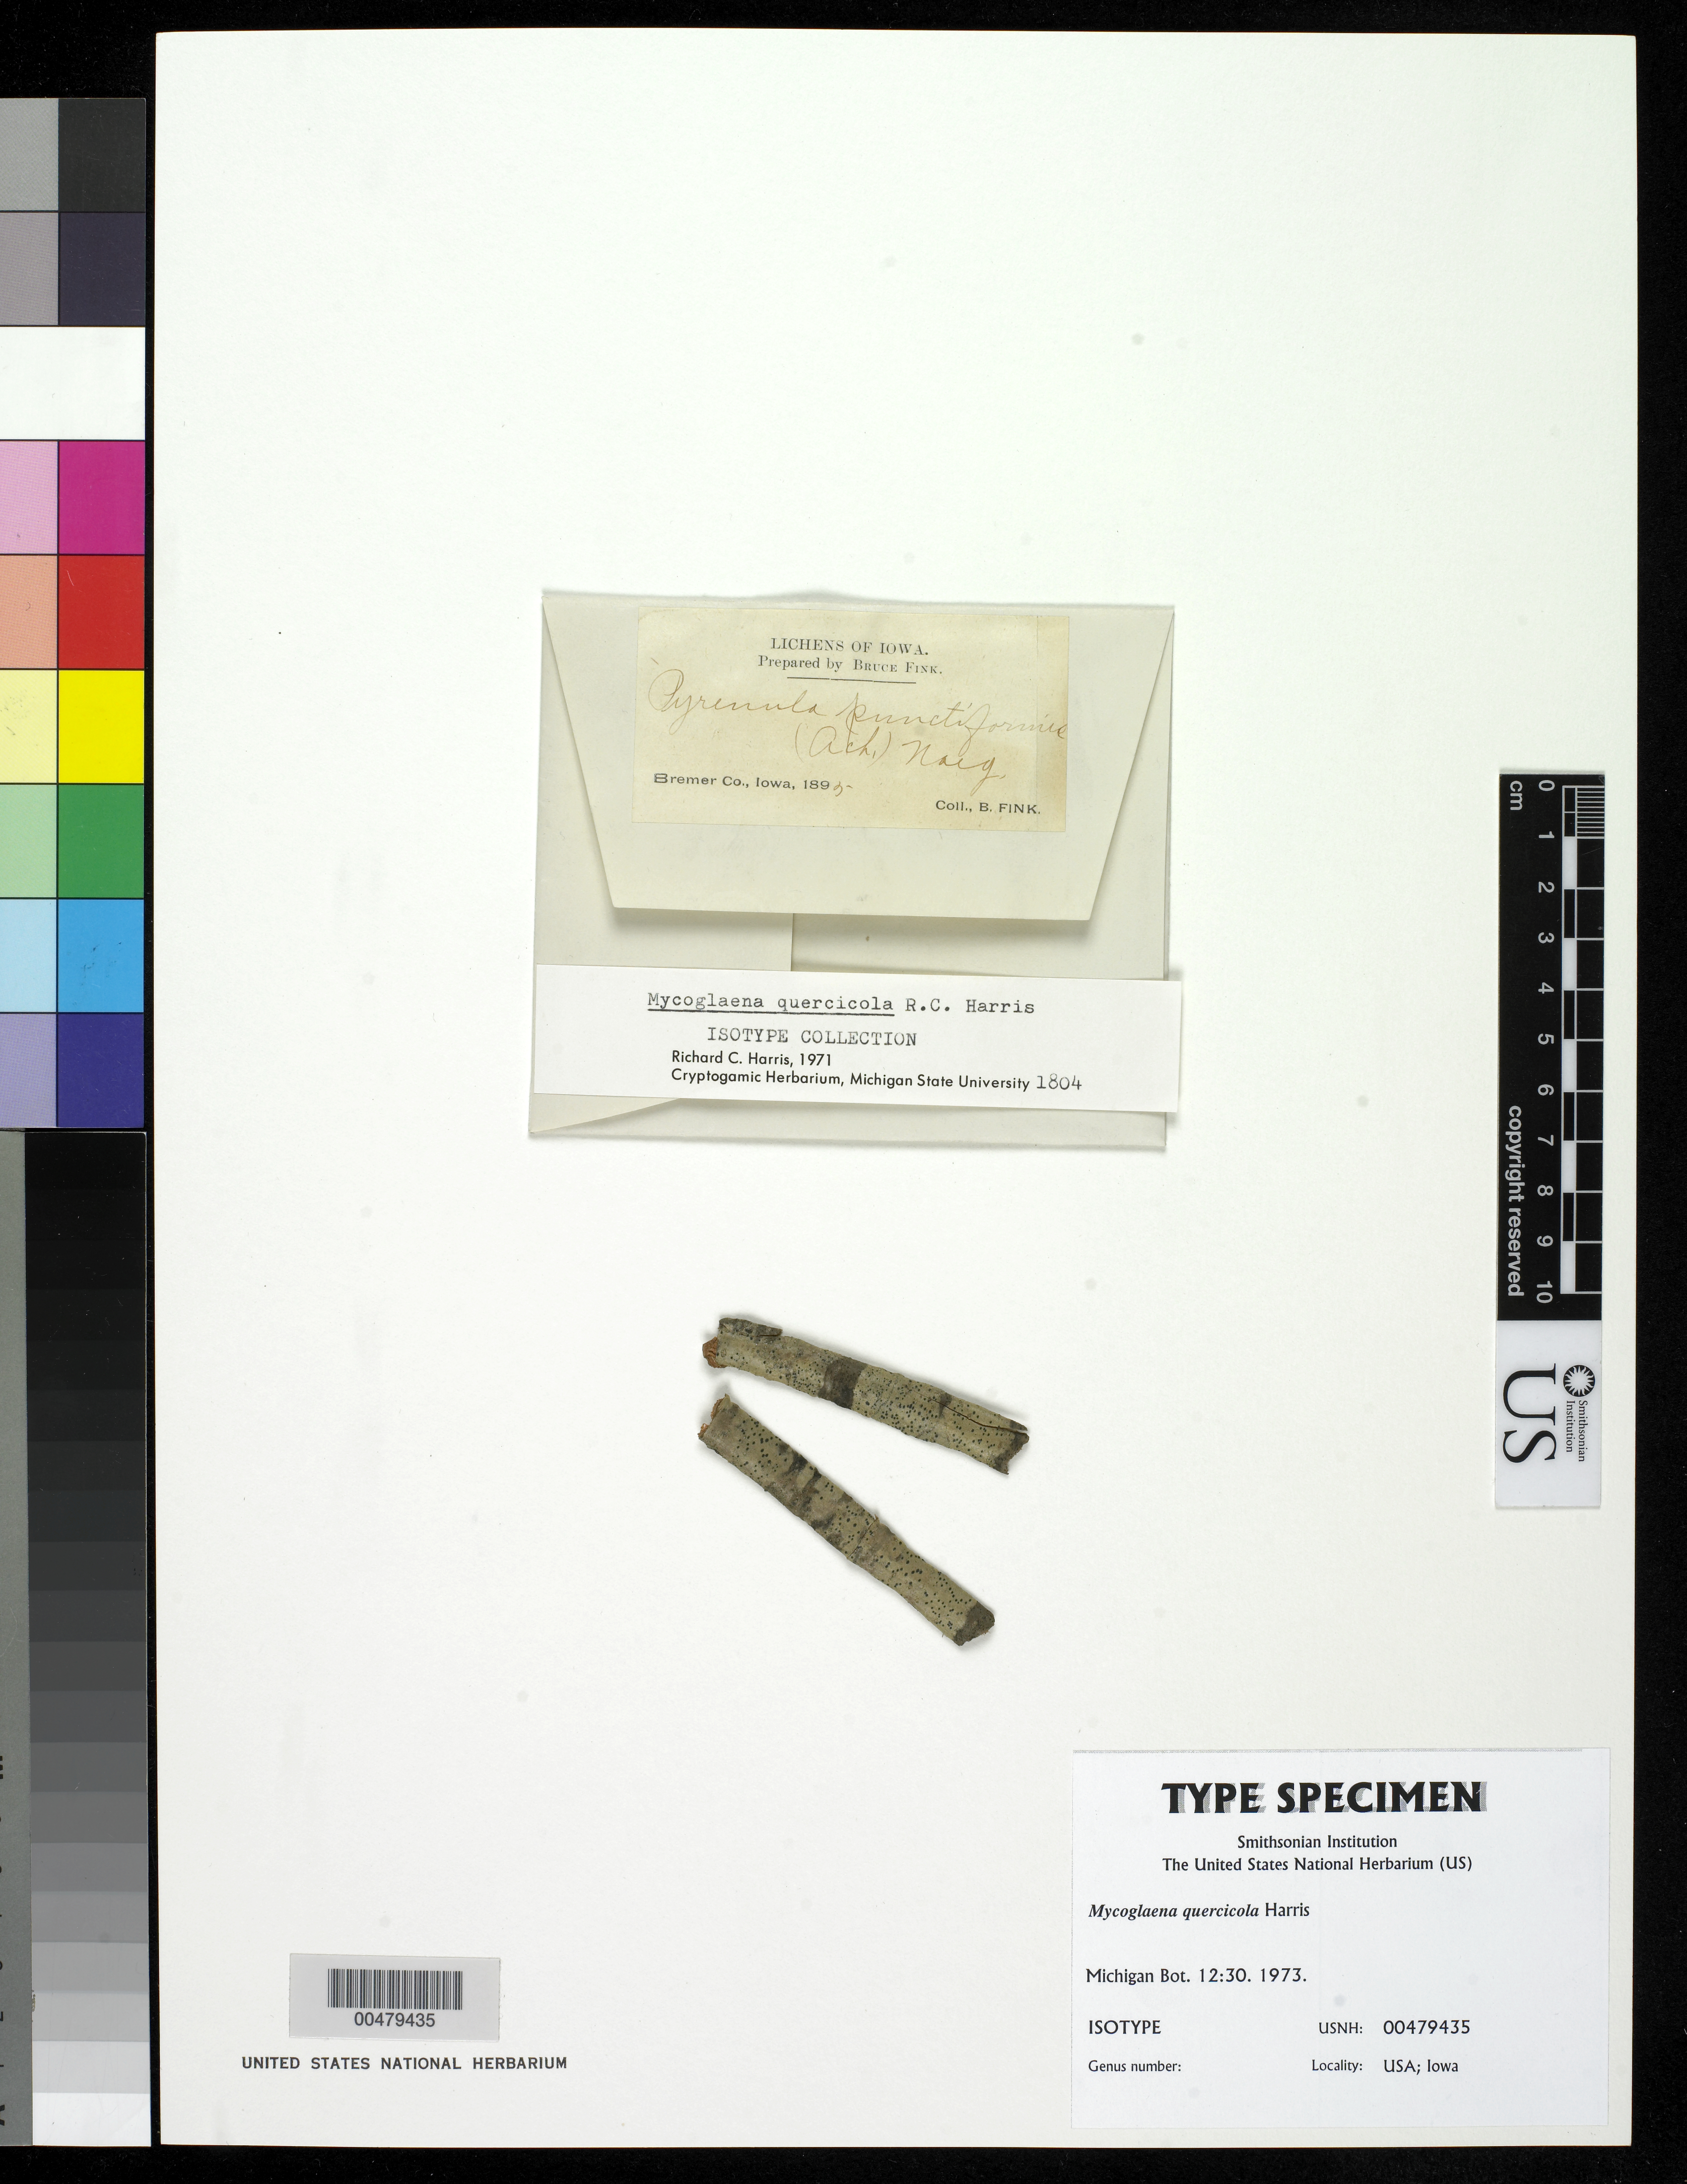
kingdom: Fungi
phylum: Ascomycota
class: Dothideomycetes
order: Dothideales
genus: Mycoglaena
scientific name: Mycoglaena quercicola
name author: R.C. Harris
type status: Isotype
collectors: B. Fink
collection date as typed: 1895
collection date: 1895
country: United States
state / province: Iowa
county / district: Bremer